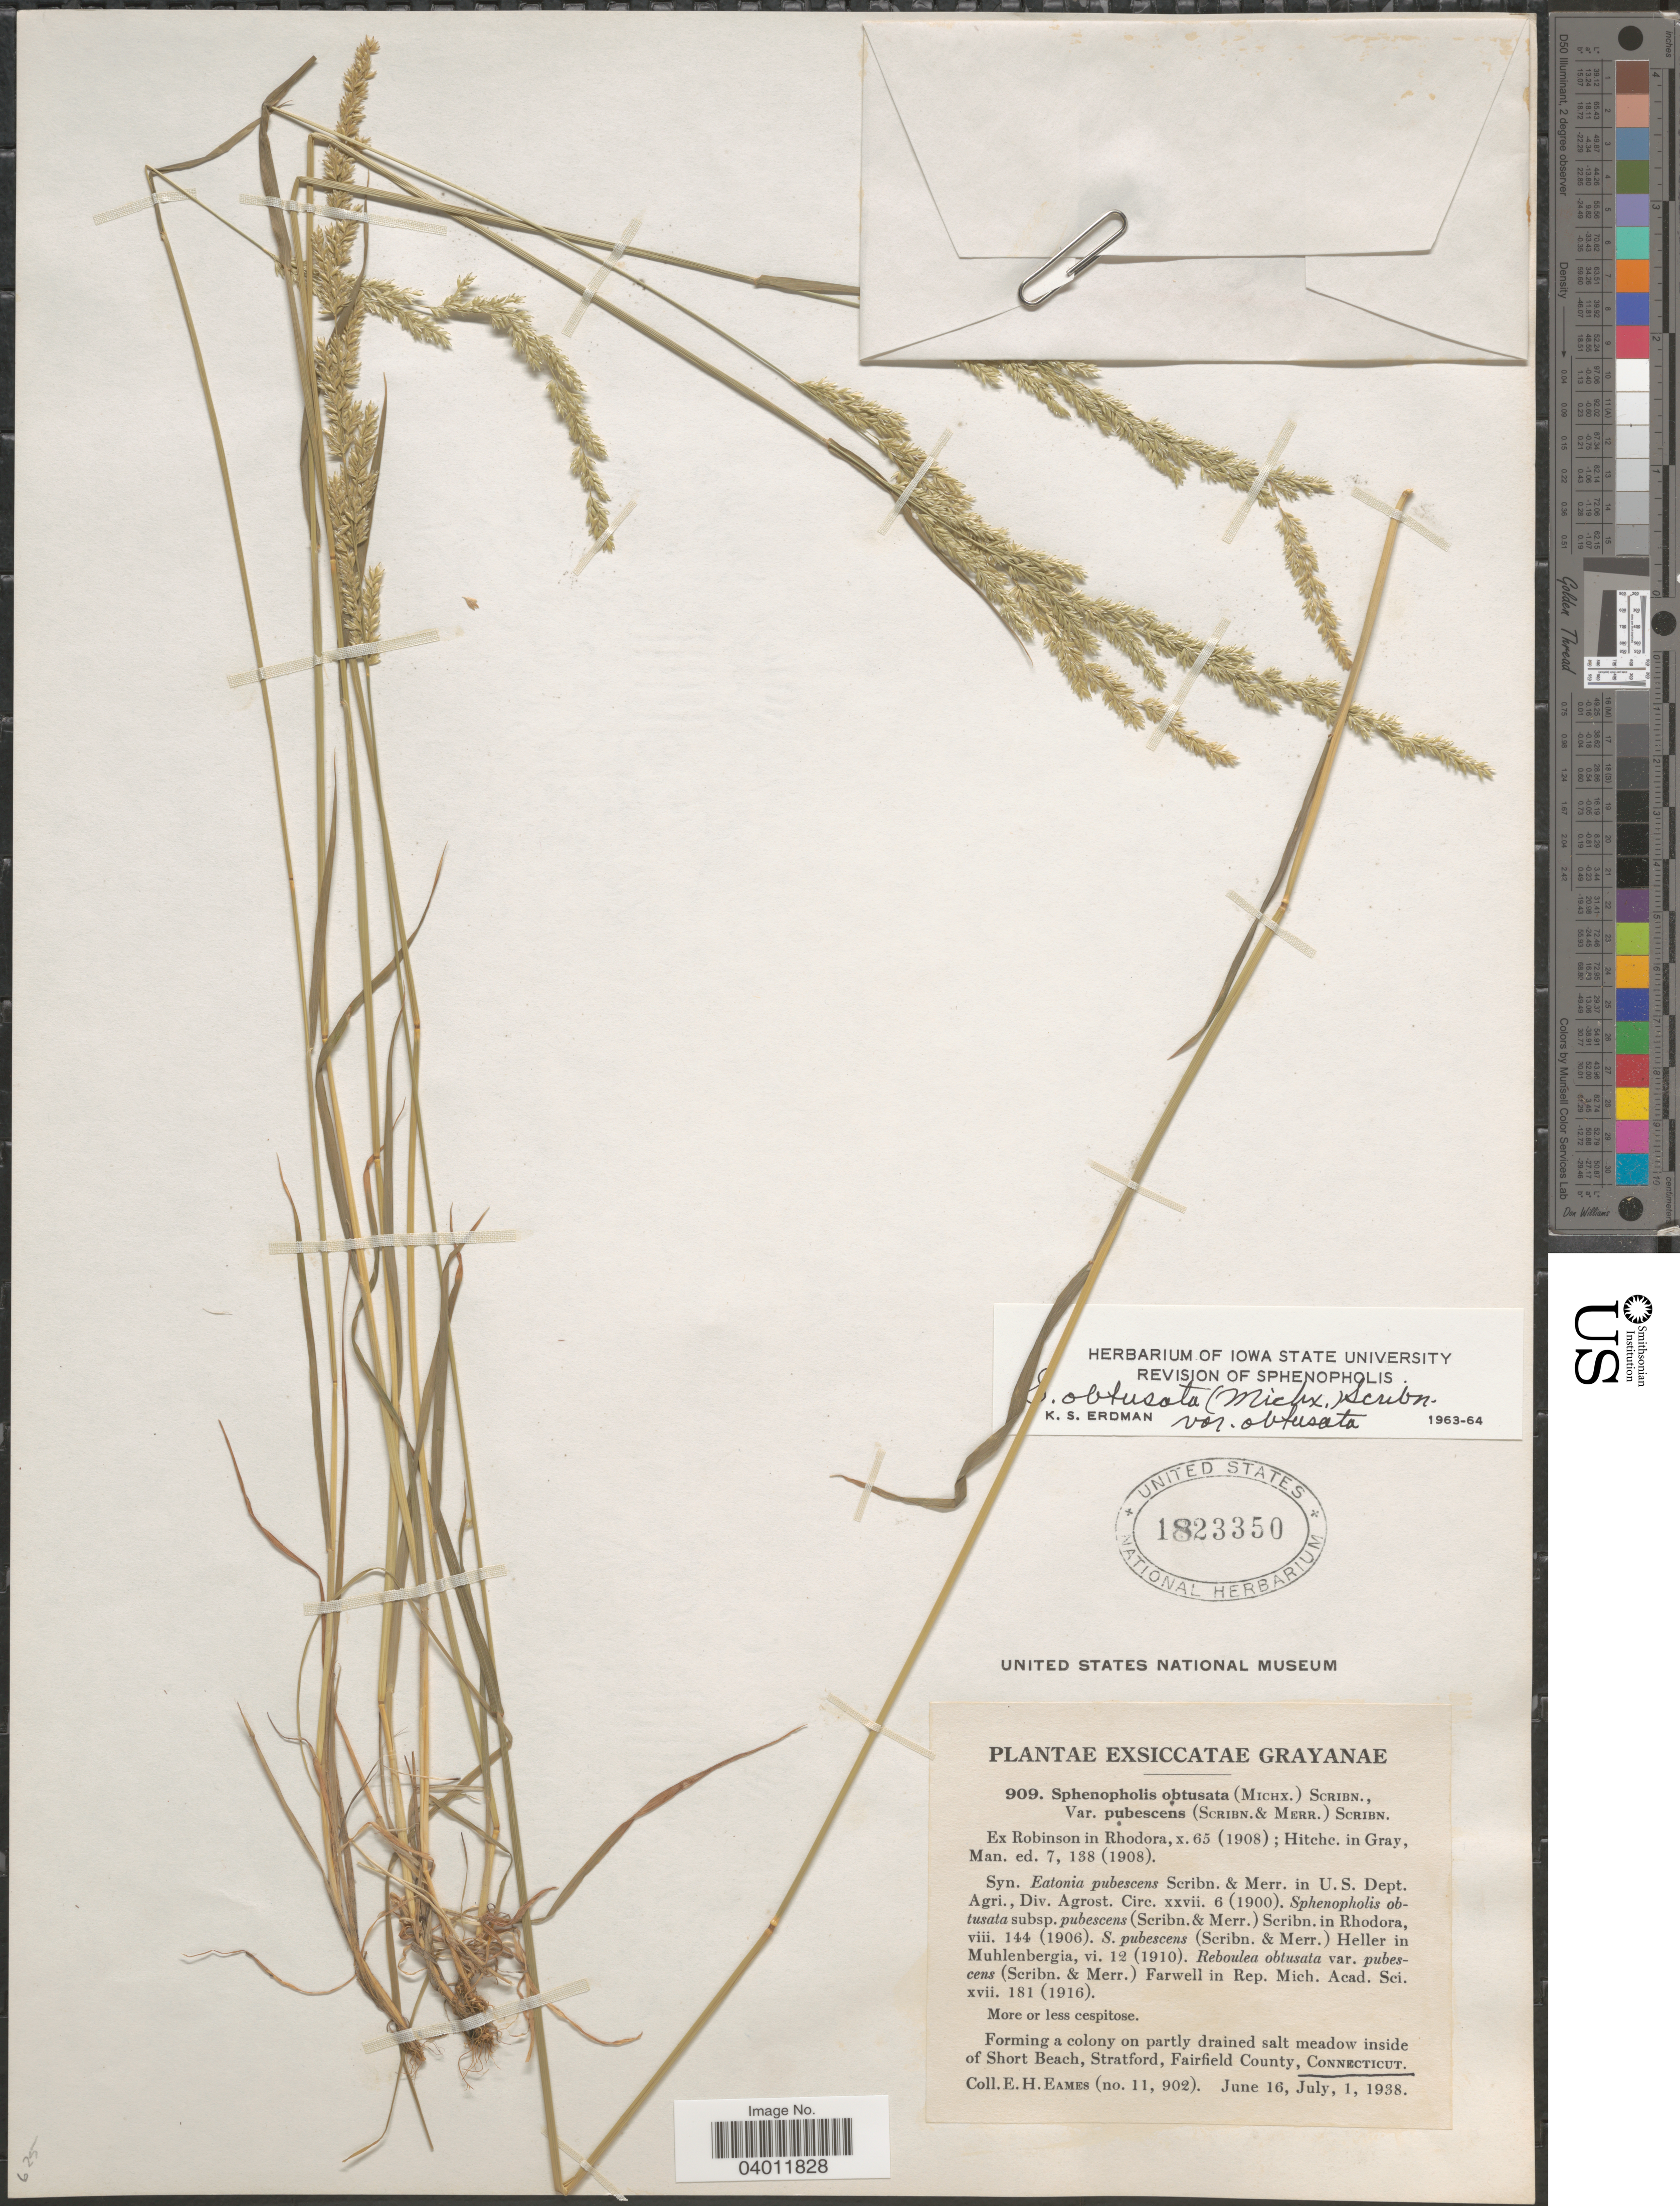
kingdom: Plantae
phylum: Tracheophyta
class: Liliopsida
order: Poales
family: Poaceae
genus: Sphenopholis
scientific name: Sphenopholis obtusata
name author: (Michx.) Scribn.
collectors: E. H. Eames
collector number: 11902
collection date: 1938-06-16/1938-07-01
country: United States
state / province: Connecticut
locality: Inside of Short Beach, Stratford, Fairfield County.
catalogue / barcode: US 1823350